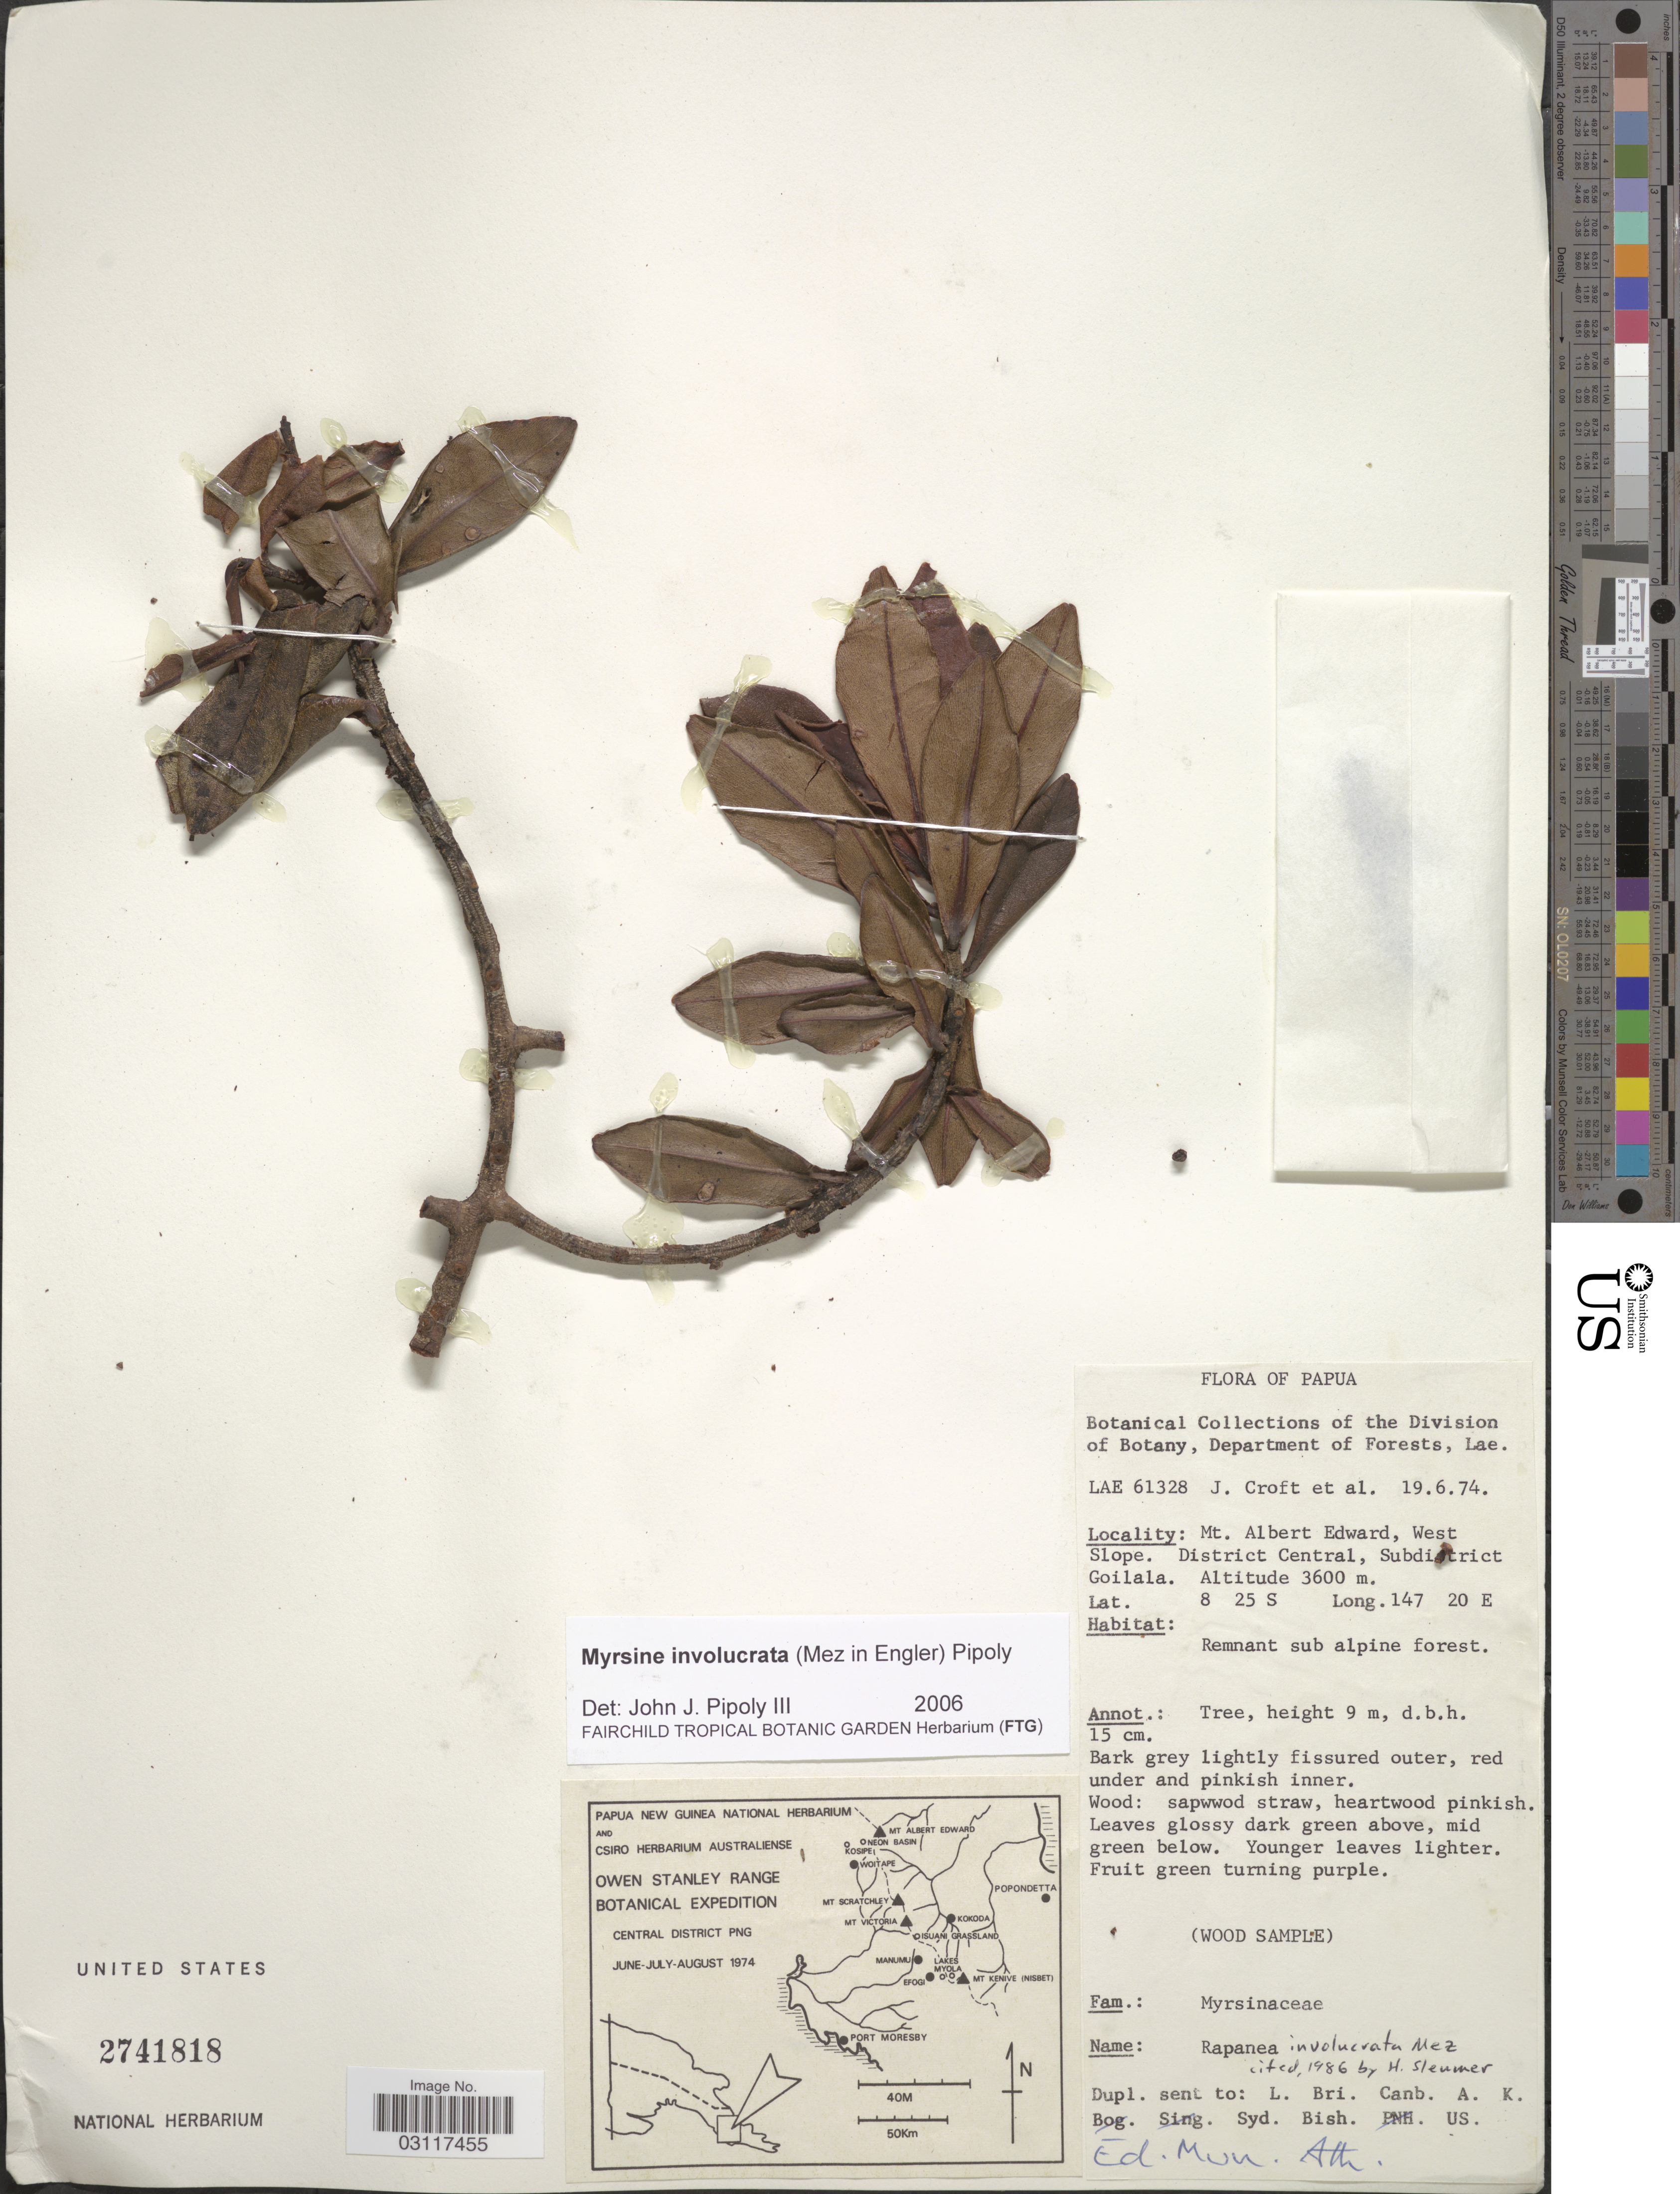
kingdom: Plantae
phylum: Tracheophyta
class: Magnoliopsida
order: Ericales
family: Primulaceae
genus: Myrsine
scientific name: Myrsine involucrata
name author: (Mez) Pipoly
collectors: J. Croft & et al.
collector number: LAE 61328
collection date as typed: Transcribed d/m/y: 19/6/74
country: Papua New Guinea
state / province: Central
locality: Papua, Mt. Albert Edward, West Slope, District Central, Subdistrict Goilala.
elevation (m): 3600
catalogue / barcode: US 2741818